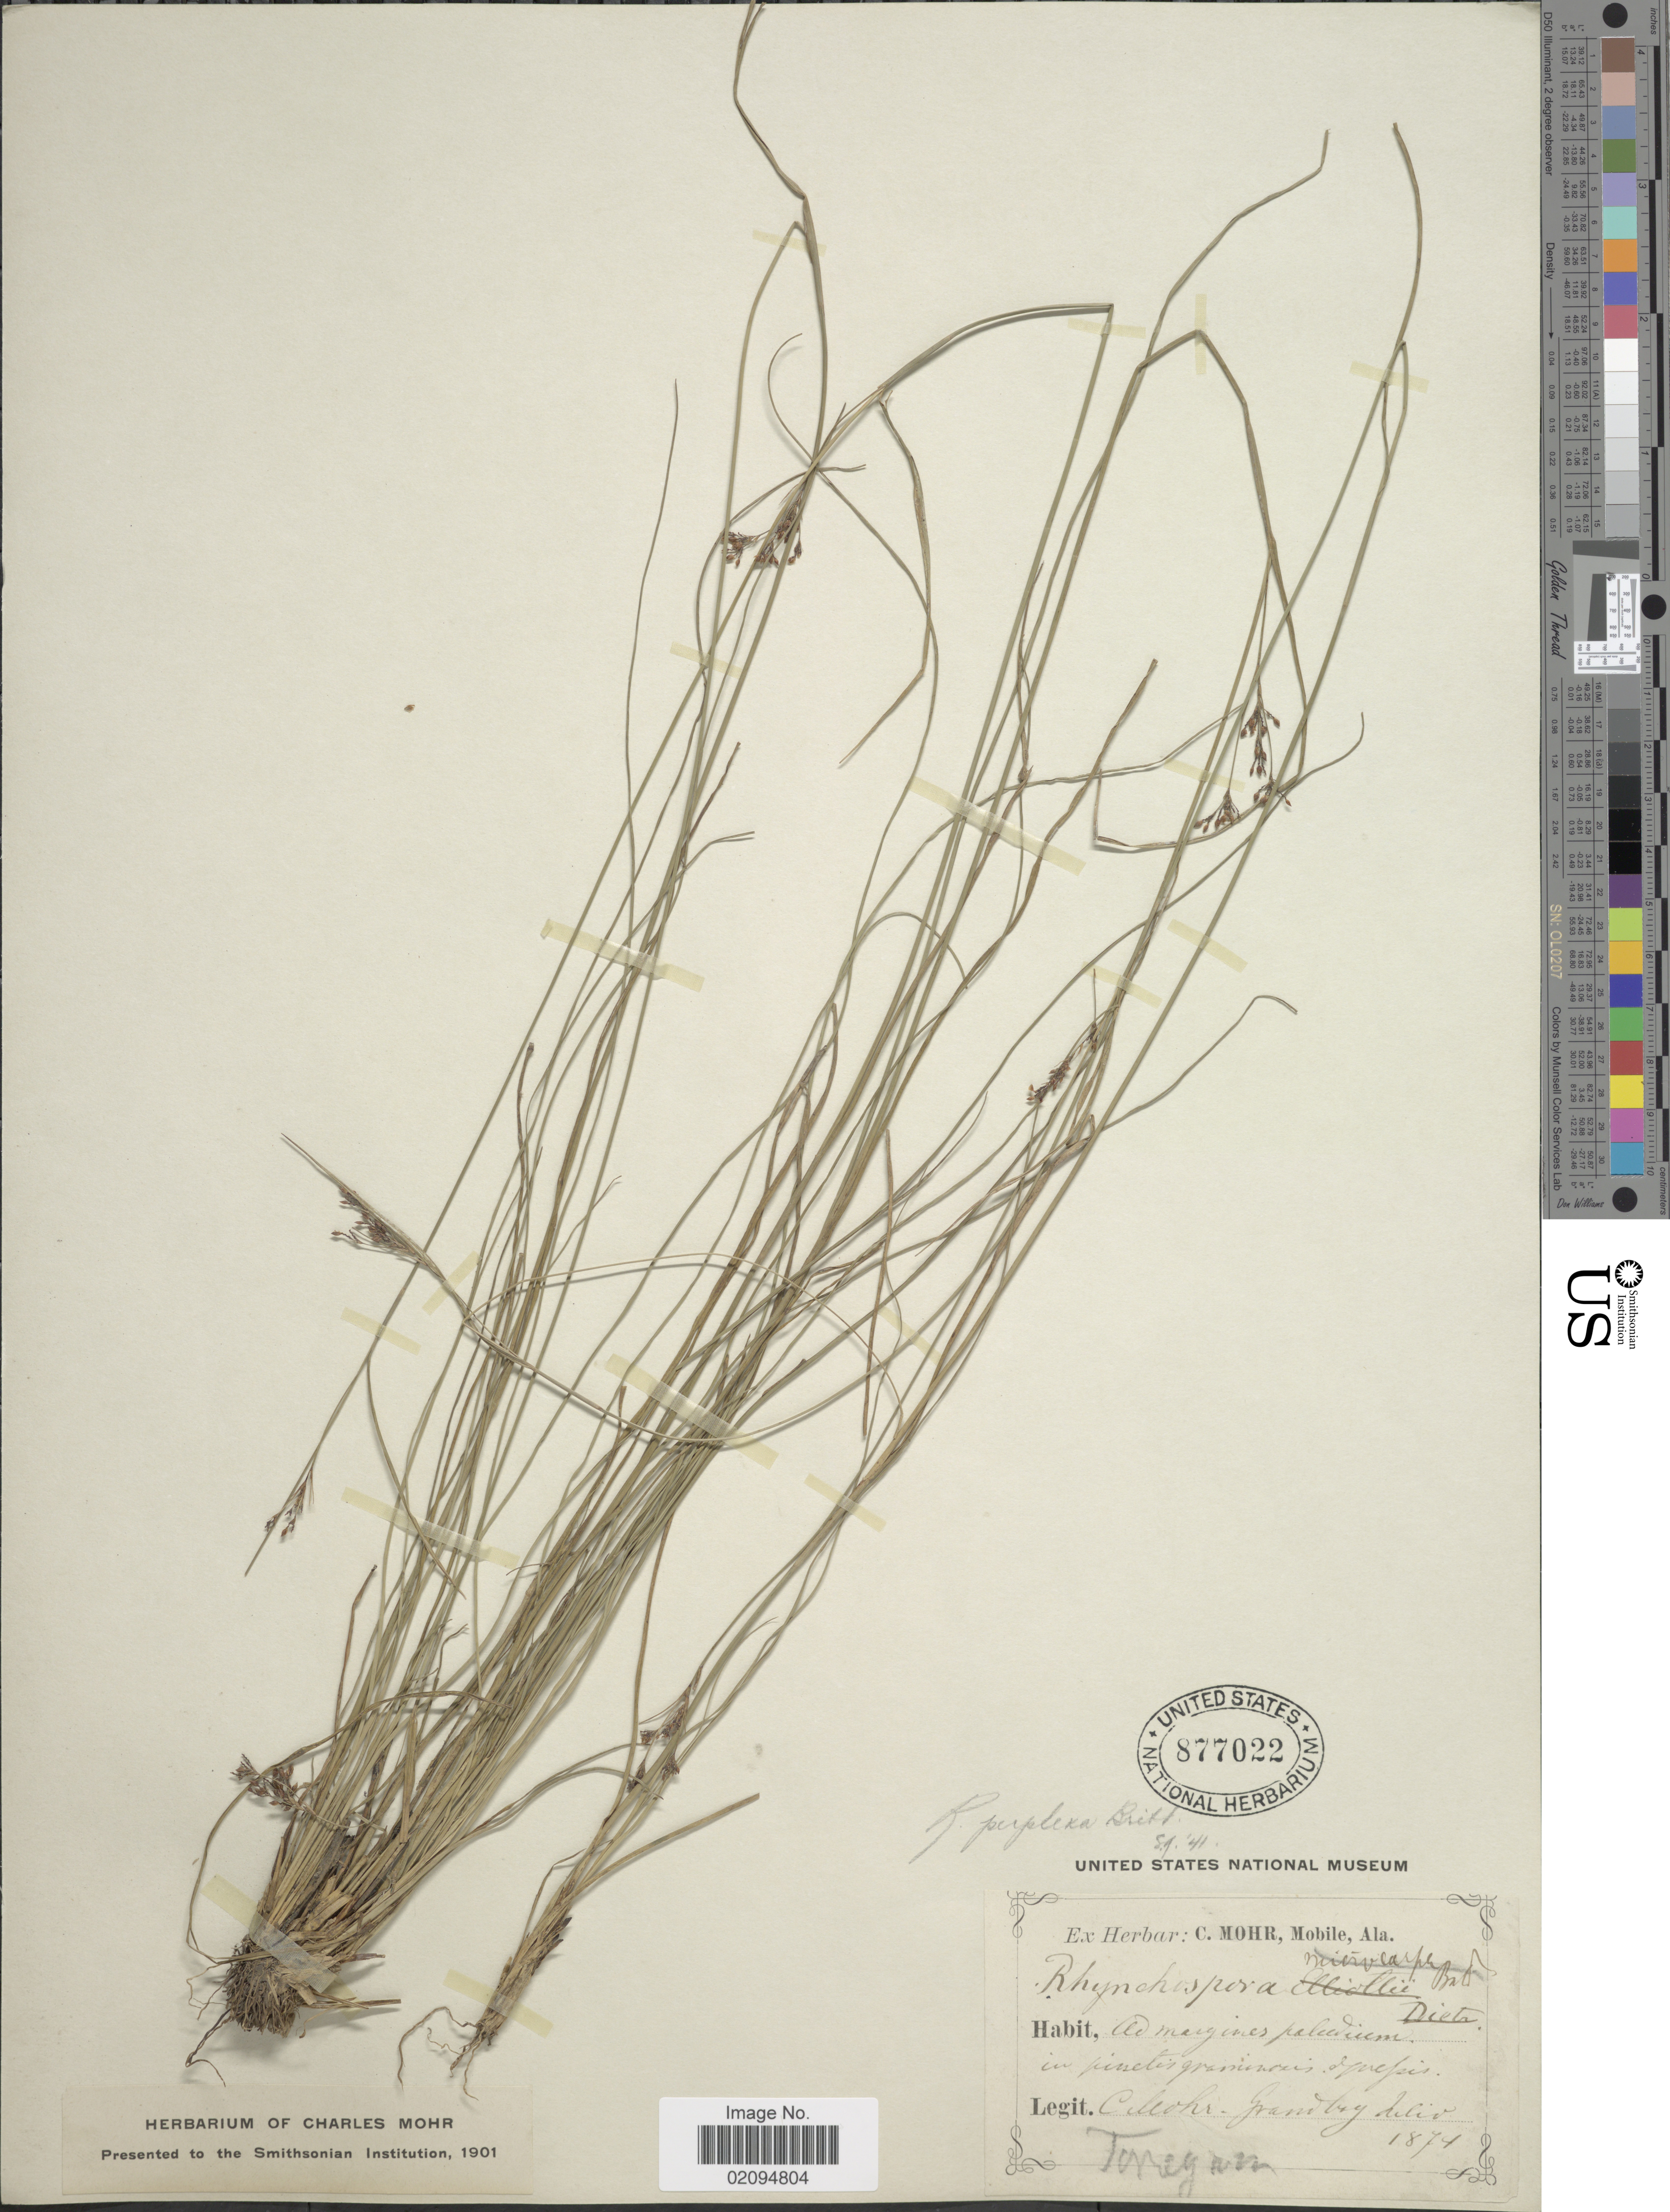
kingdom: Plantae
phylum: Tracheophyta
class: Liliopsida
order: Poales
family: Cyperaceae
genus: Rhynchospora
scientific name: Rhynchospora perplexa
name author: Britton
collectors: C. T. Mohr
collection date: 1874-07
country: United States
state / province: Alabama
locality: Grand Bay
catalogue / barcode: US 877022